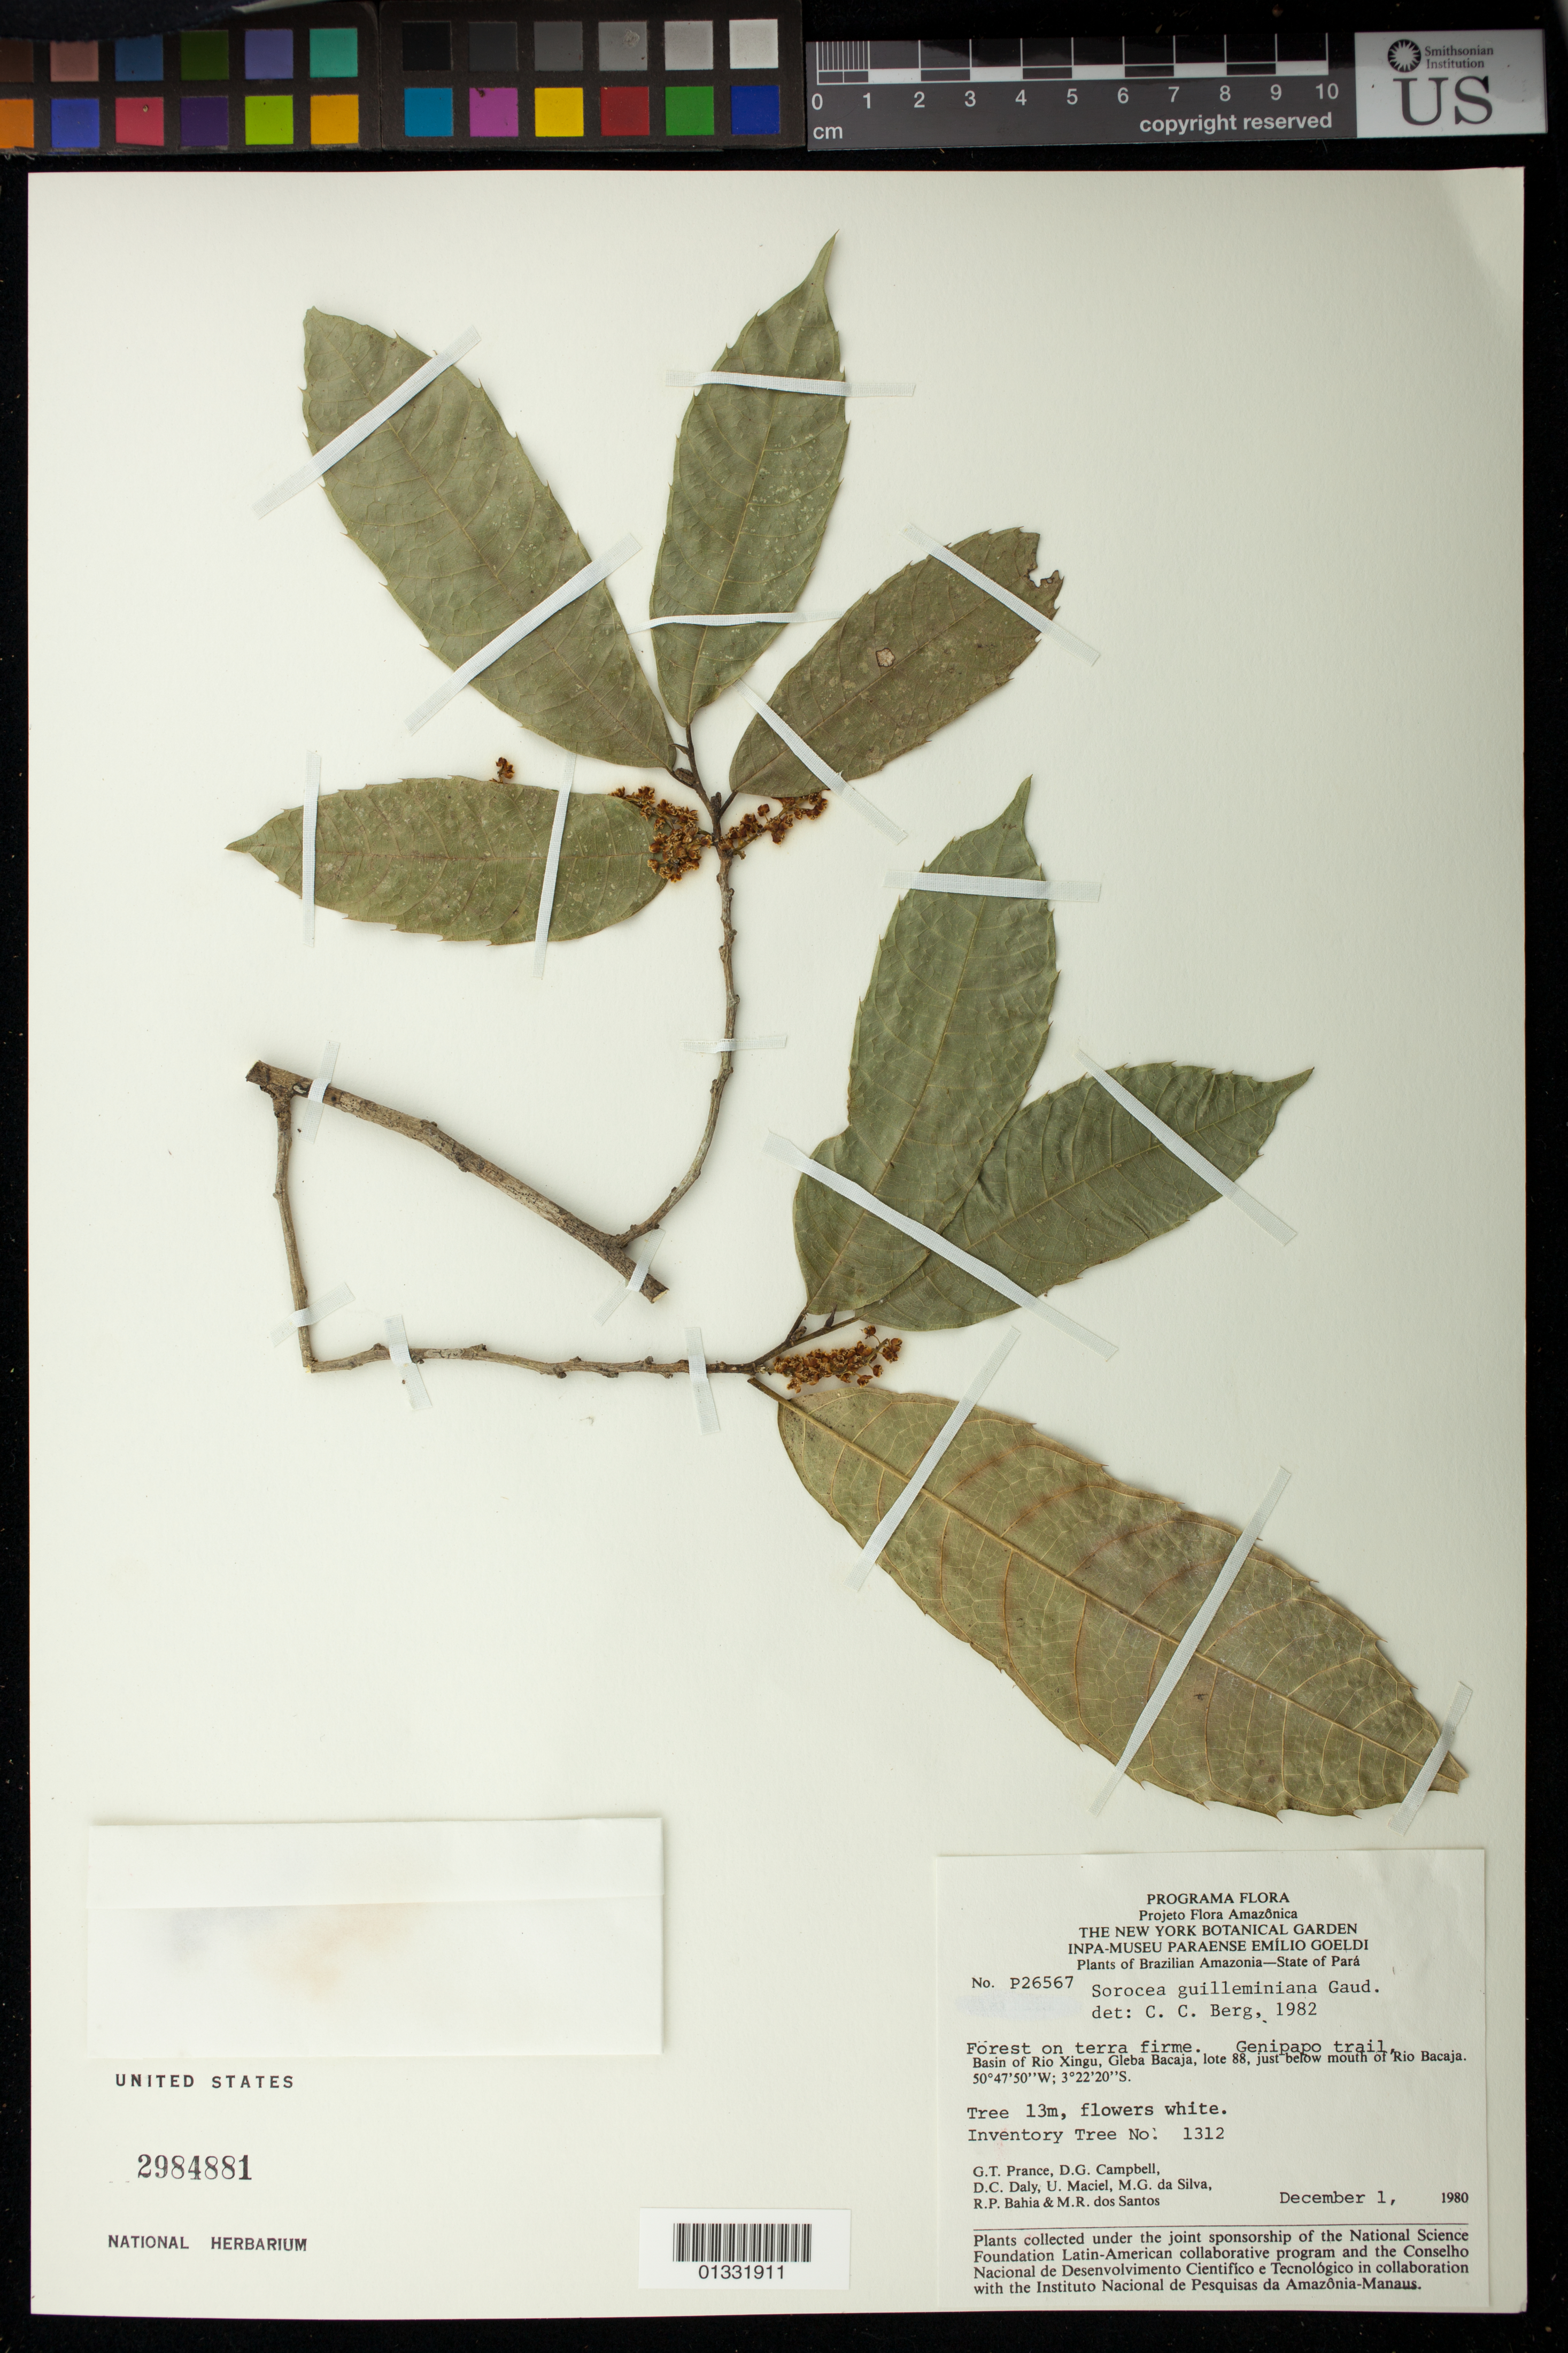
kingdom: Plantae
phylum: Tracheophyta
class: Magnoliopsida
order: Rosales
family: Moraceae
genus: Sorocea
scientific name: Sorocea guilleminiana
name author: Gaudich.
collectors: G. T. Prance et al.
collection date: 1980-12-01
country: Brazil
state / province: Pará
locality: Basin of Rio Xingu, Gleba Bacaja, lote 88. just below mouth of Rio Bacaja. Genipapo trail. Inventory tree no. 1312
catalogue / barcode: US 2984881